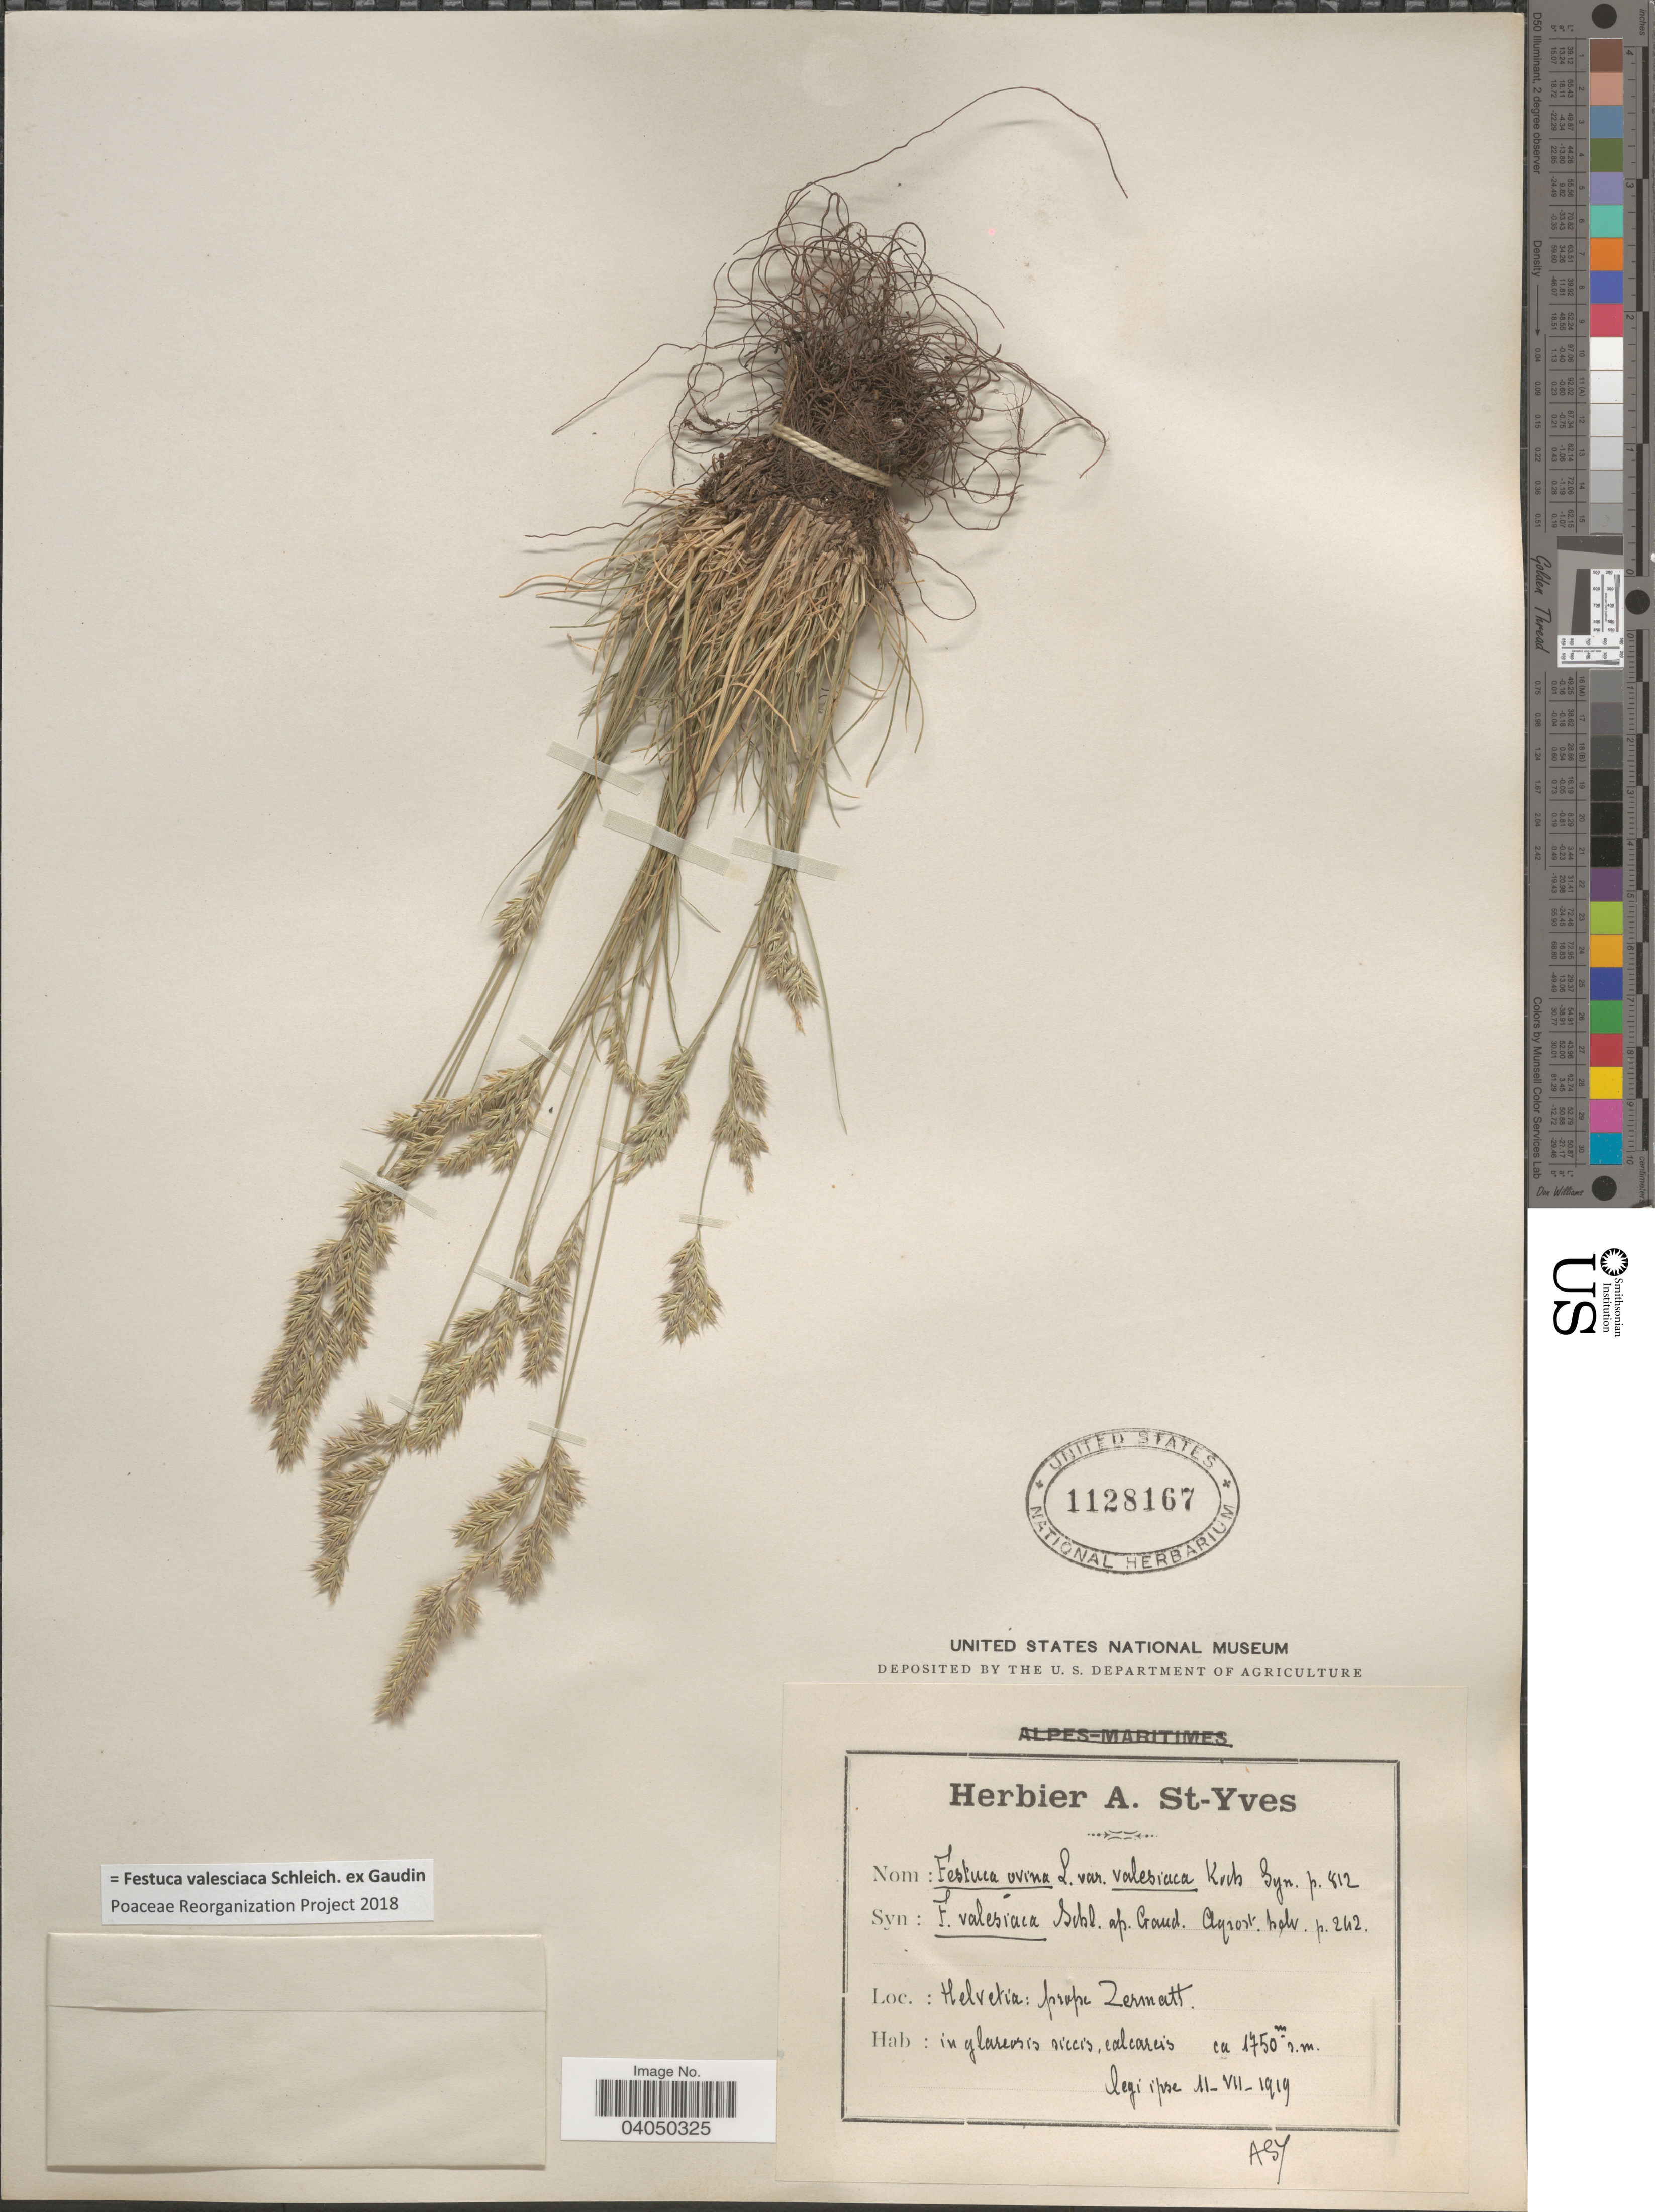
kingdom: Plantae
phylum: Tracheophyta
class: Liliopsida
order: Poales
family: Poaceae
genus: Festuca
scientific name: Festuca valesiaca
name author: Schleich. ex Gaudin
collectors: A. Saint-Yves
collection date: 1919-07-11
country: Switzerland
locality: Helvetia: prope Zermatt.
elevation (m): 1750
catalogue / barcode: US 1128167